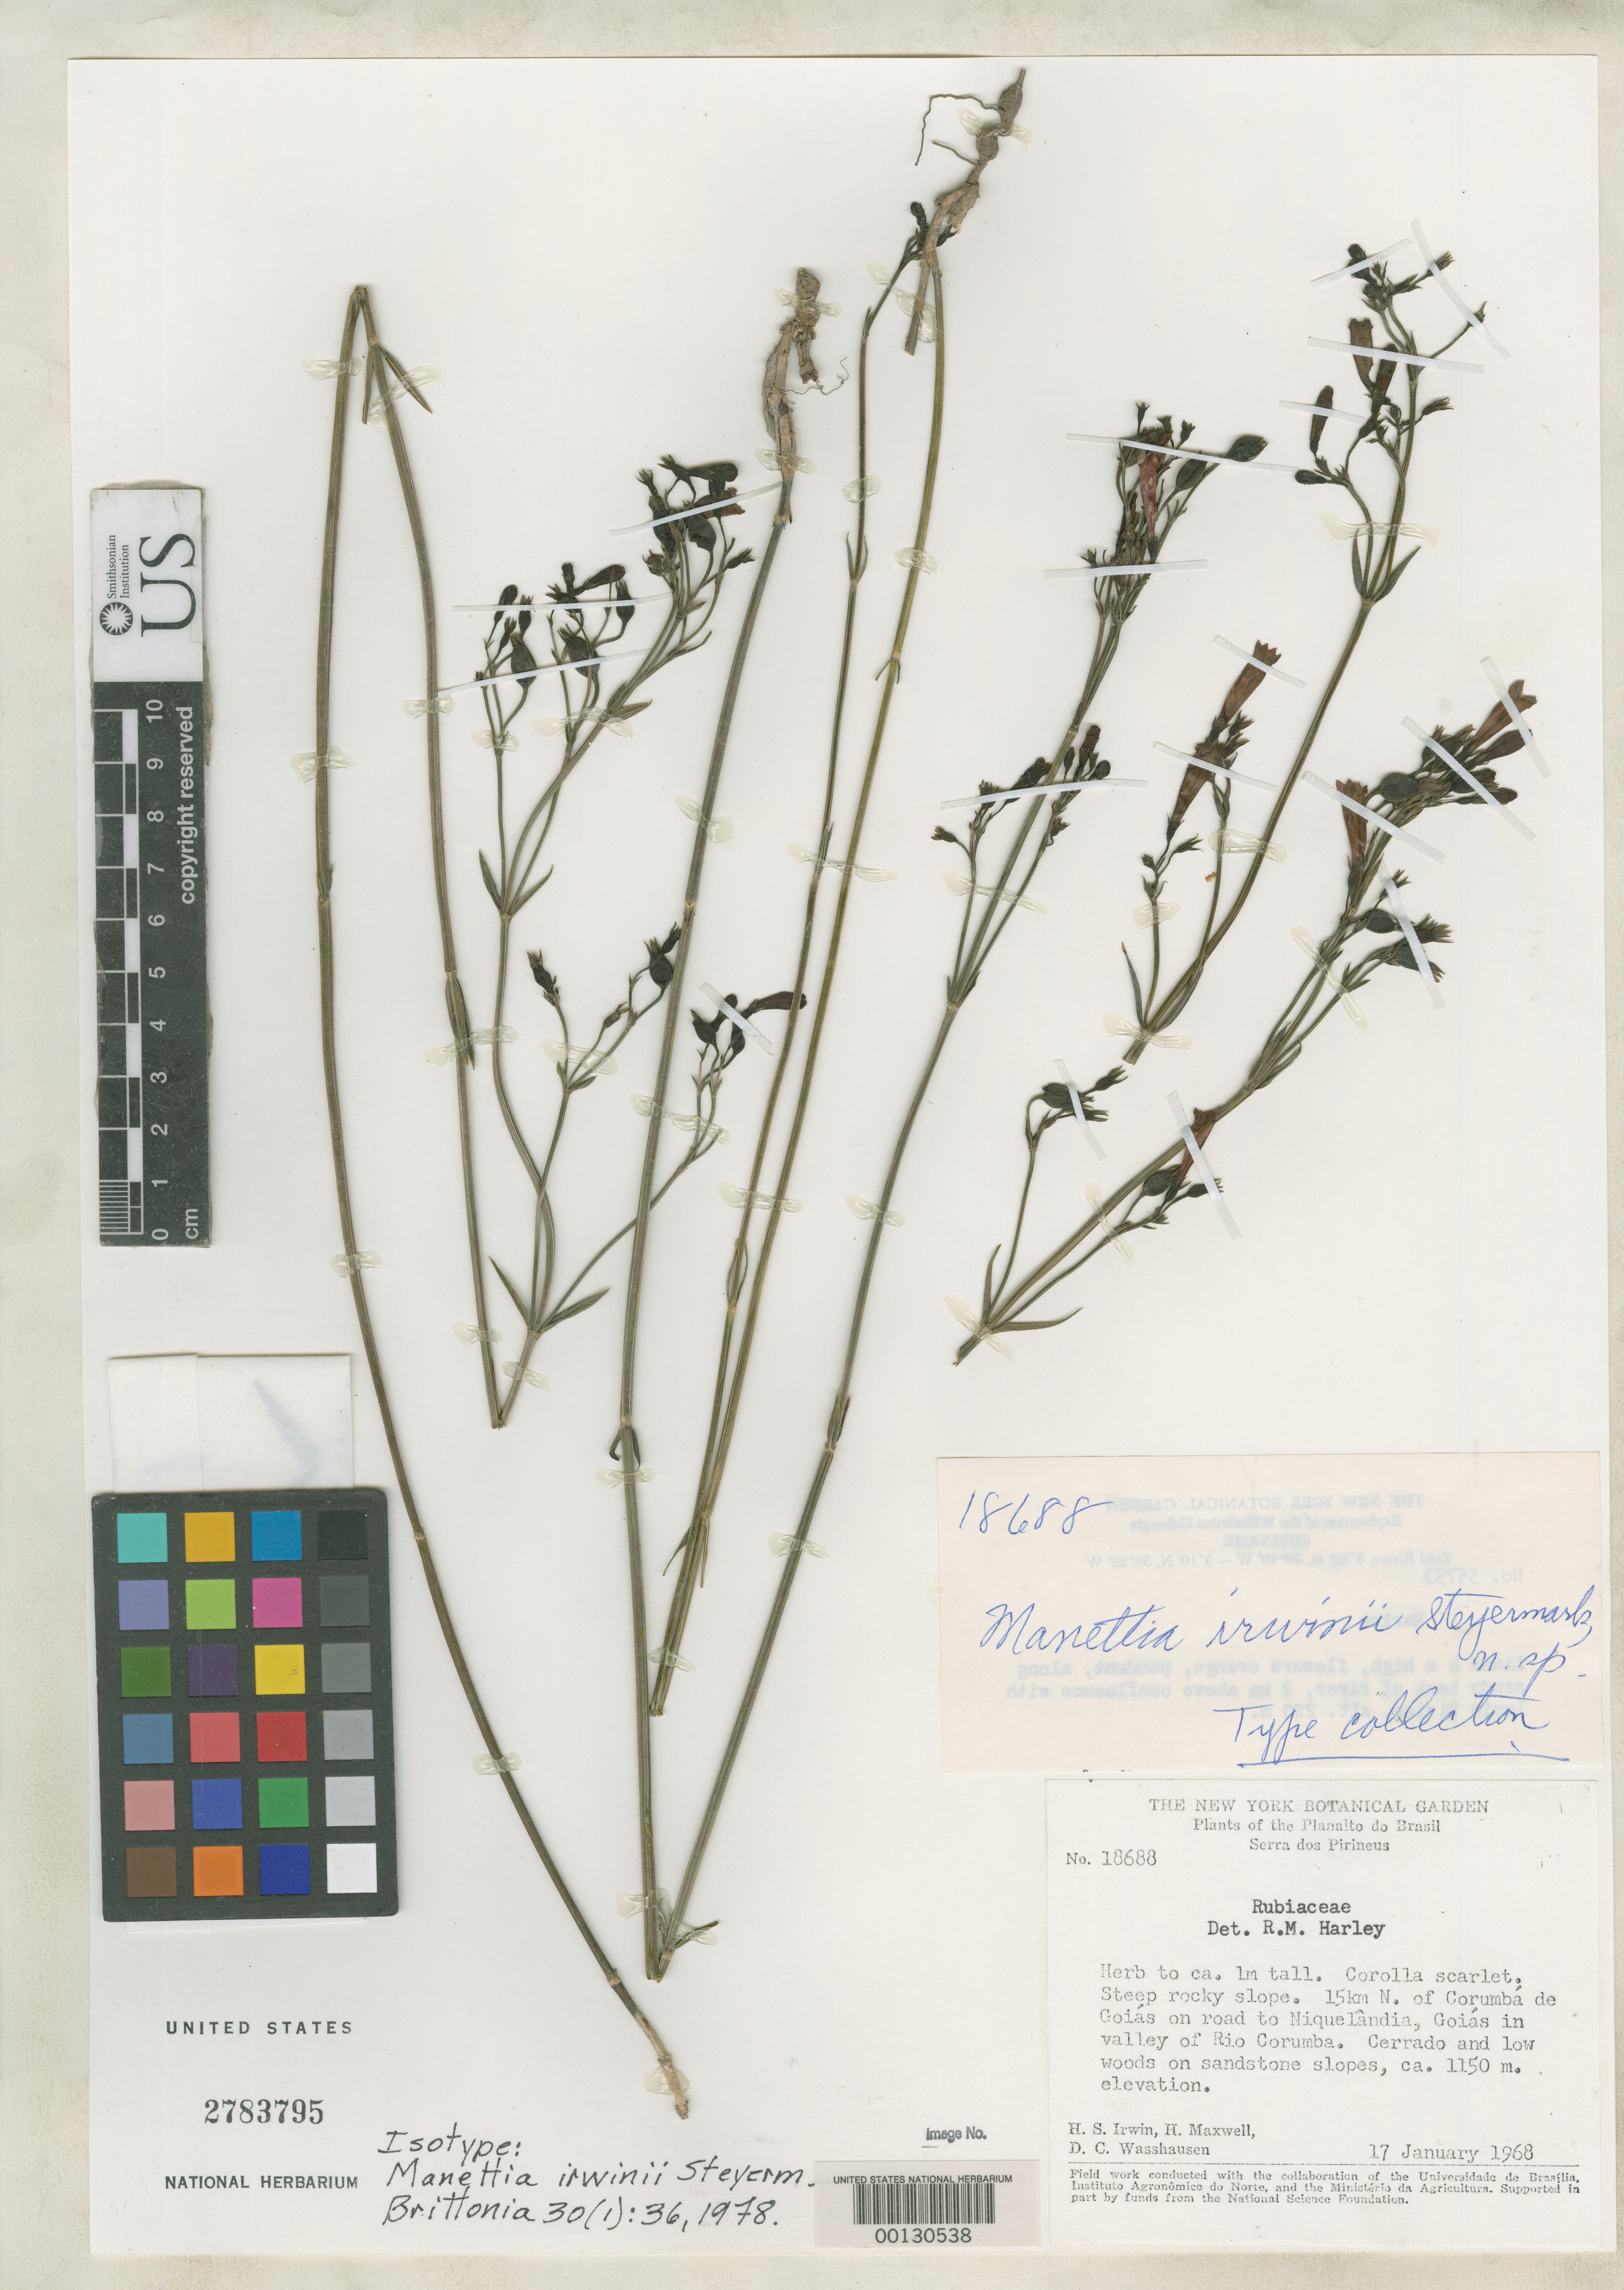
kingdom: Plantae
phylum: Tracheophyta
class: Magnoliopsida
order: Gentianales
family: Rubiaceae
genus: Manettia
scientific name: Manettia irwinii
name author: Steyerm.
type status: Isotype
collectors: H. Irwin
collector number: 18688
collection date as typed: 17 Jan 1968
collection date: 1968-01-17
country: Brazil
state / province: Goiás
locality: Serra dos Pirineus, 15 km. N of Corumba de Goias.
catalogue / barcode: US 2783795